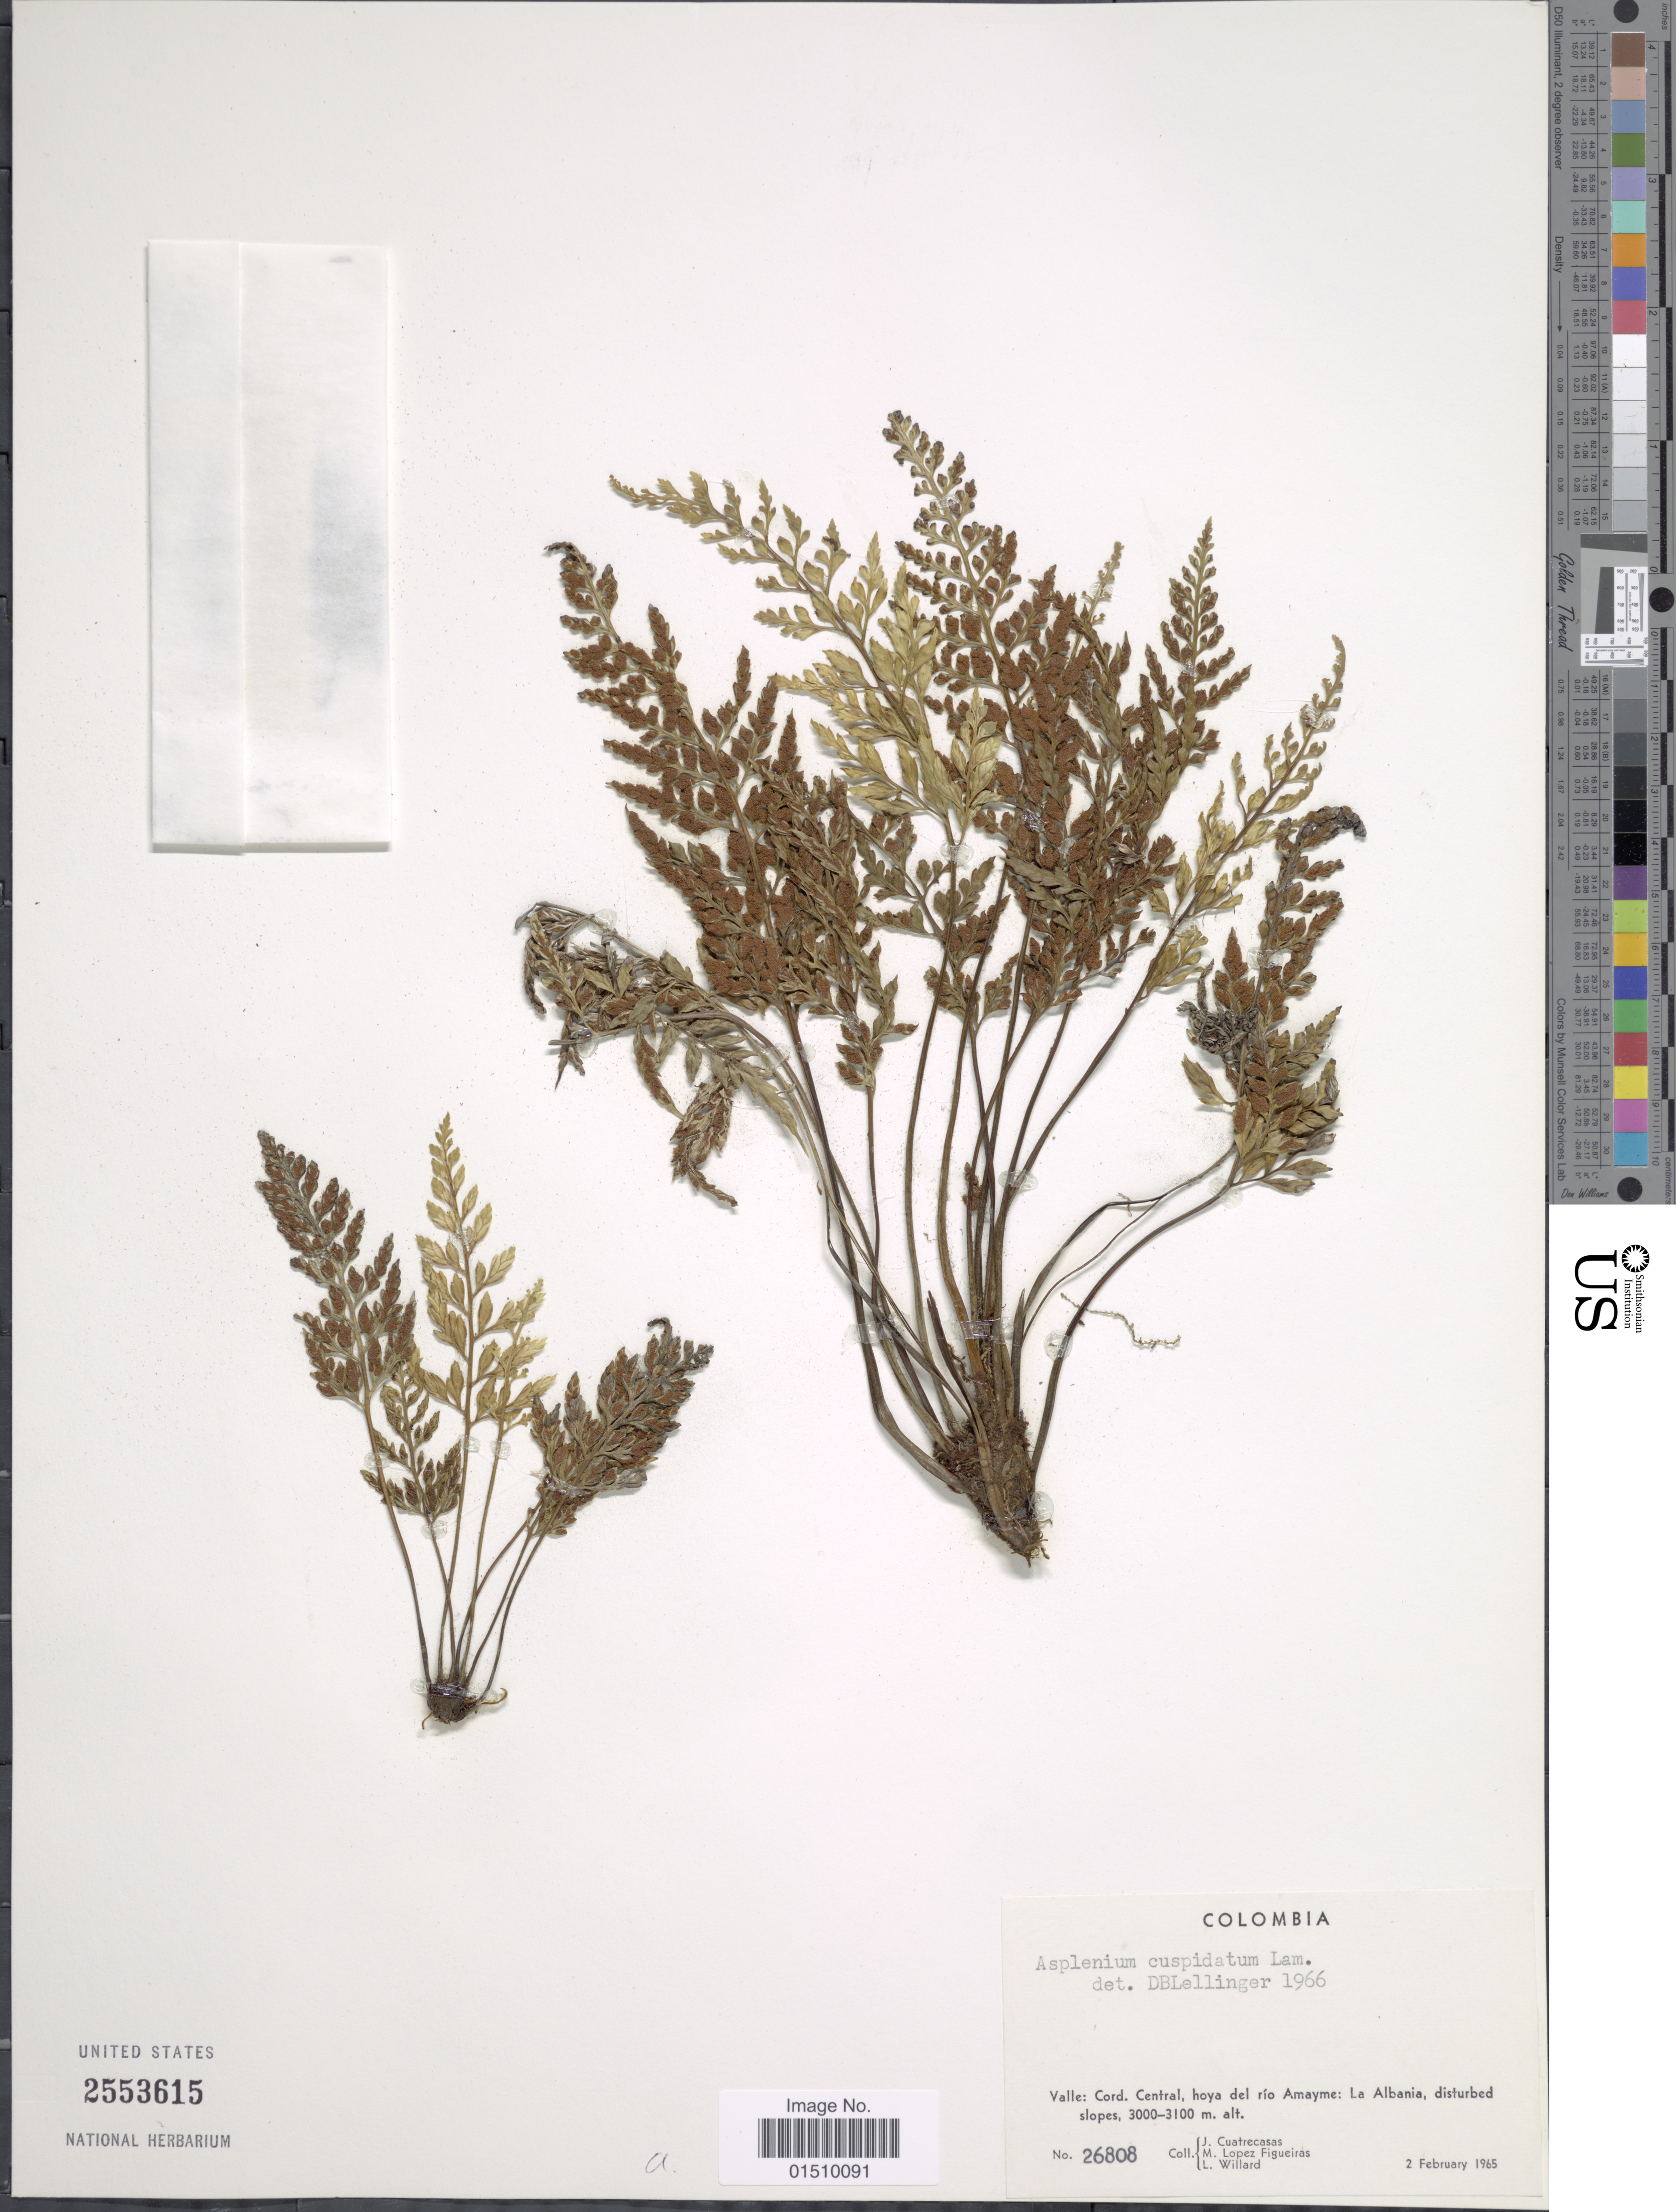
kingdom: Plantae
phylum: Tracheophyta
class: Polypodiopsida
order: Polypodiales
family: Aspleniaceae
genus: Asplenium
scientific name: Asplenium auritum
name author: Sw.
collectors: J. Cuatrecasas, M. López Figueiras & L. Willard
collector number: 26808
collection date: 1965-02-02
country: Colombia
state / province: Valle del Cauca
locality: Colombia, Valle: Cord. Central, hoya del rio Amayme: La Albania.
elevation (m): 3000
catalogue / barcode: US 2553615